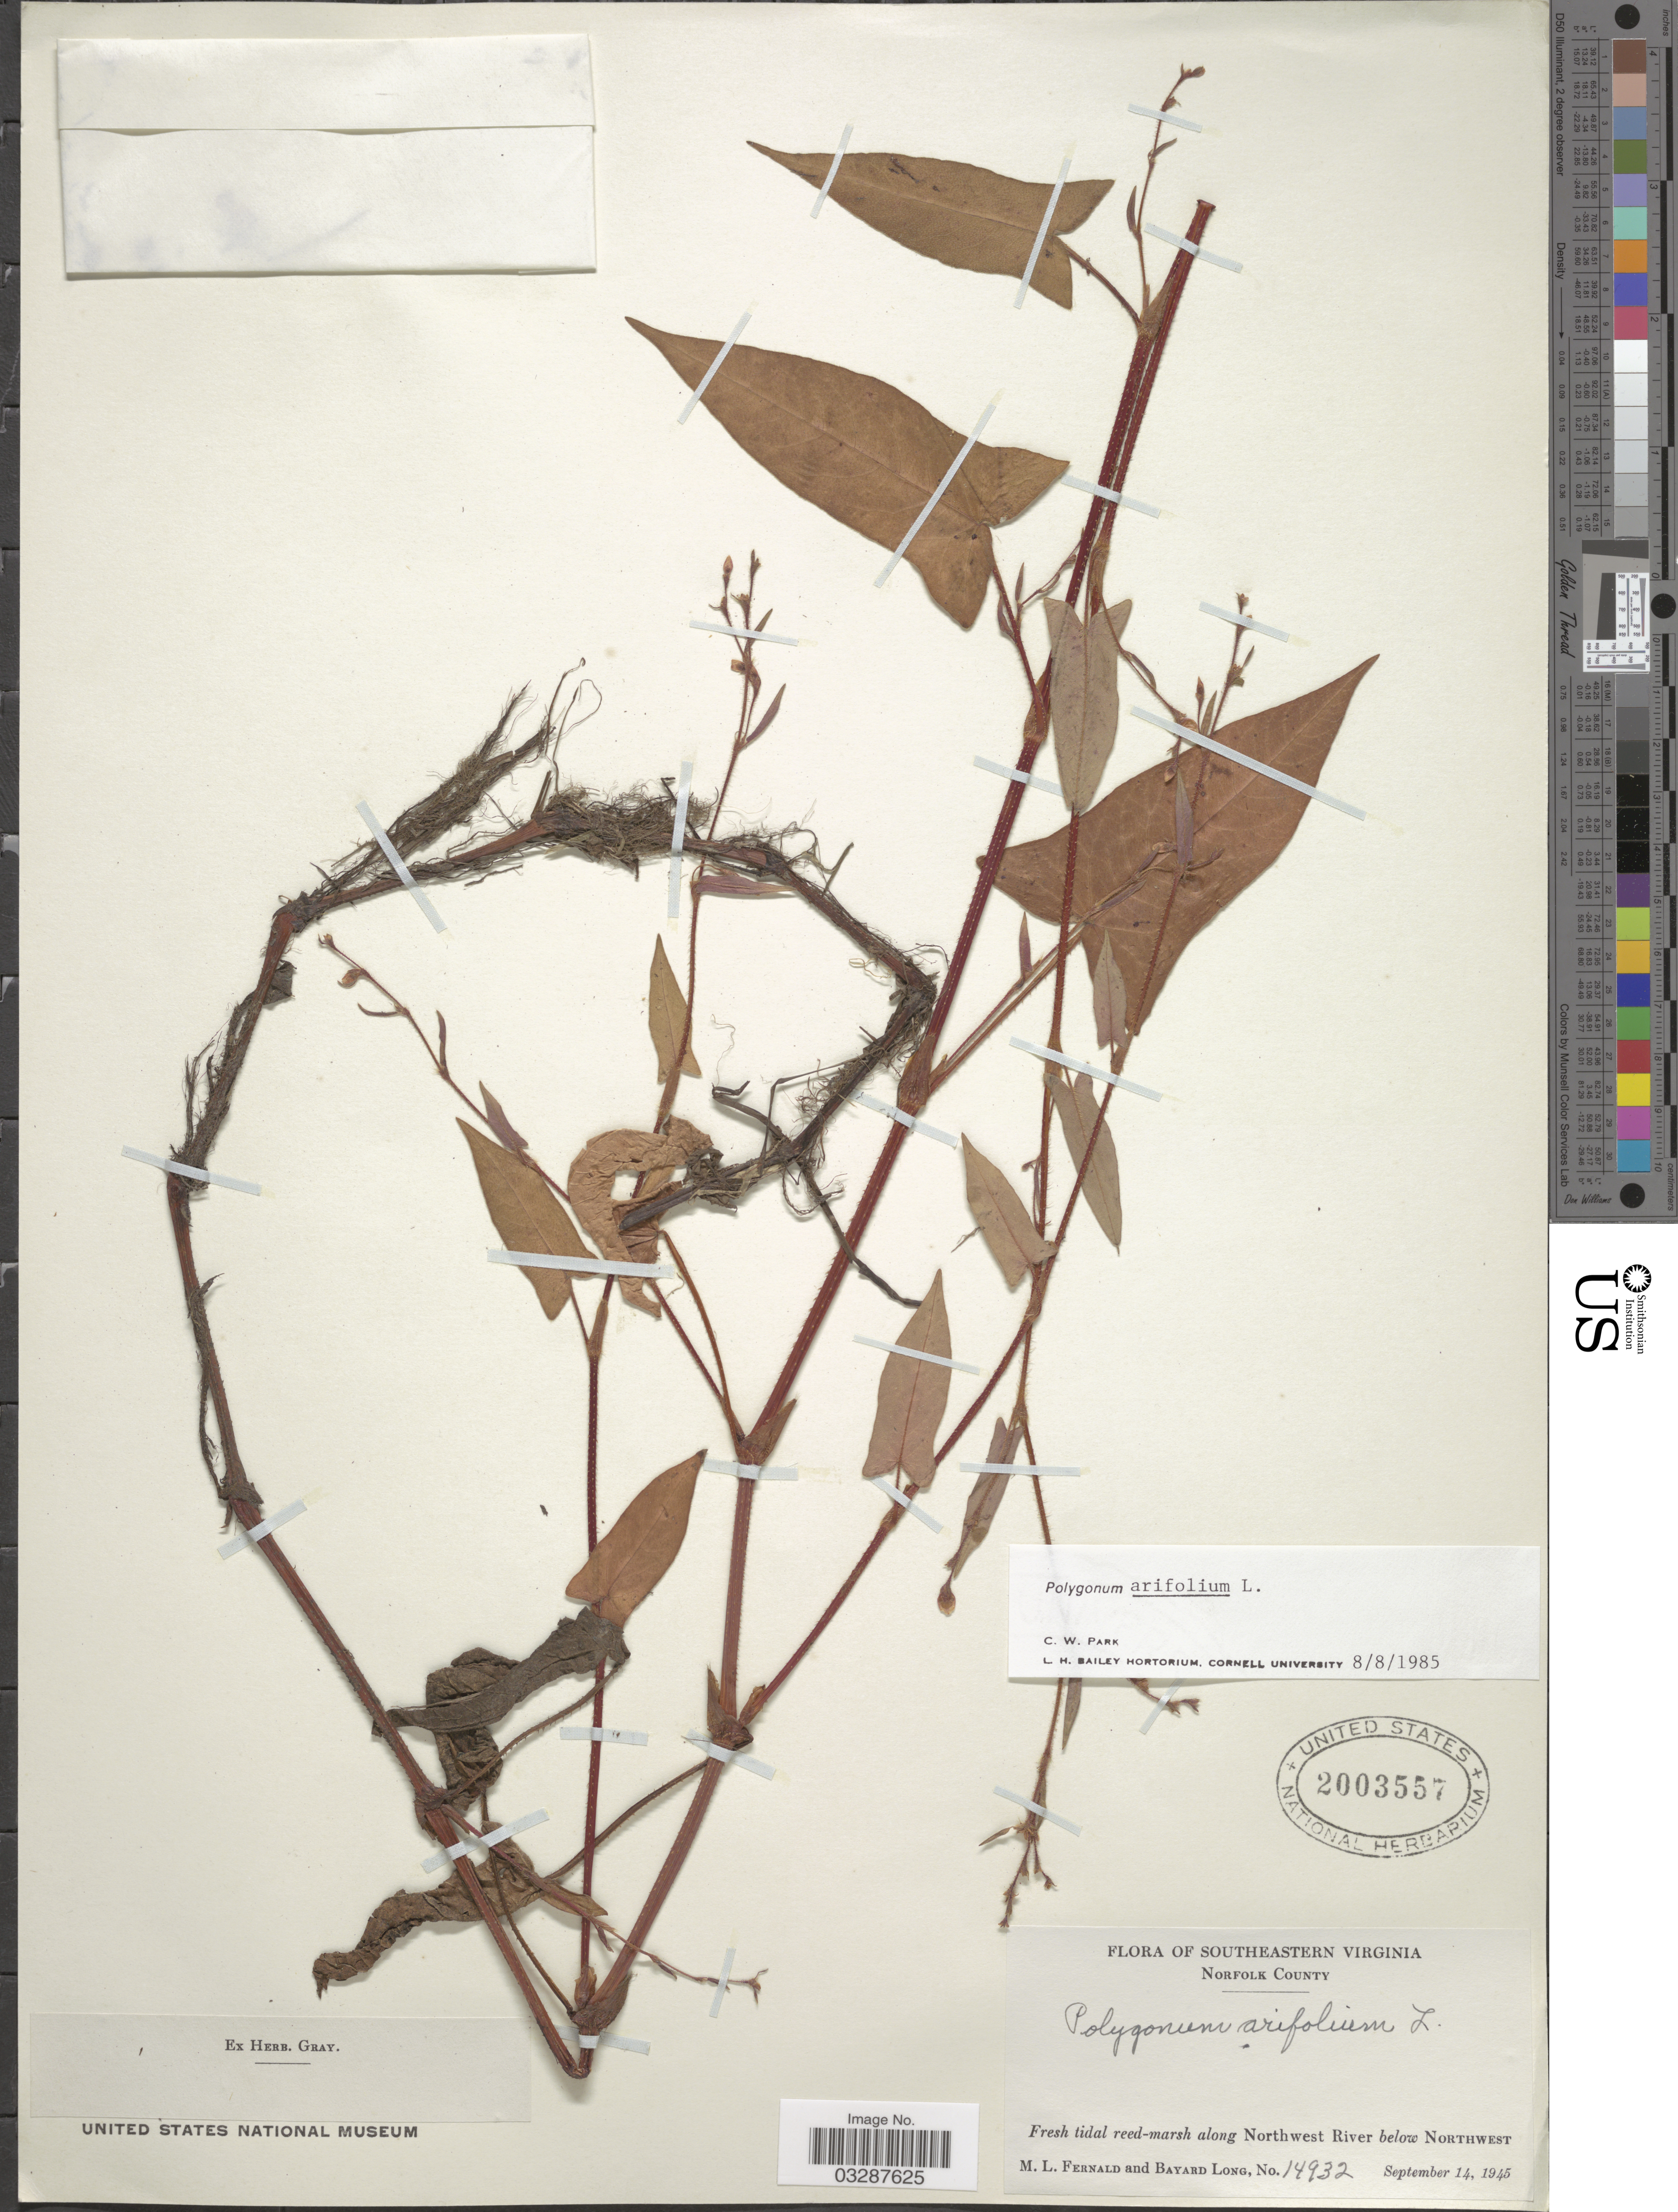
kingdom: Plantae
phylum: Tracheophyta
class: Magnoliopsida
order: Caryophyllales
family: Polygonaceae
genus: Persicaria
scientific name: Persicaria arifolia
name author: (L.) Haraldson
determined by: Atha, D. E.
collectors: M. L. Fernald & B. Long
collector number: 14932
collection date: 1945-09-14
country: United States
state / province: Virginia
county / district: City of Norfolk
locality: Southeastern Virginia. Norfolk County. Along Northwest River below Northwest.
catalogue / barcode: US 2003557